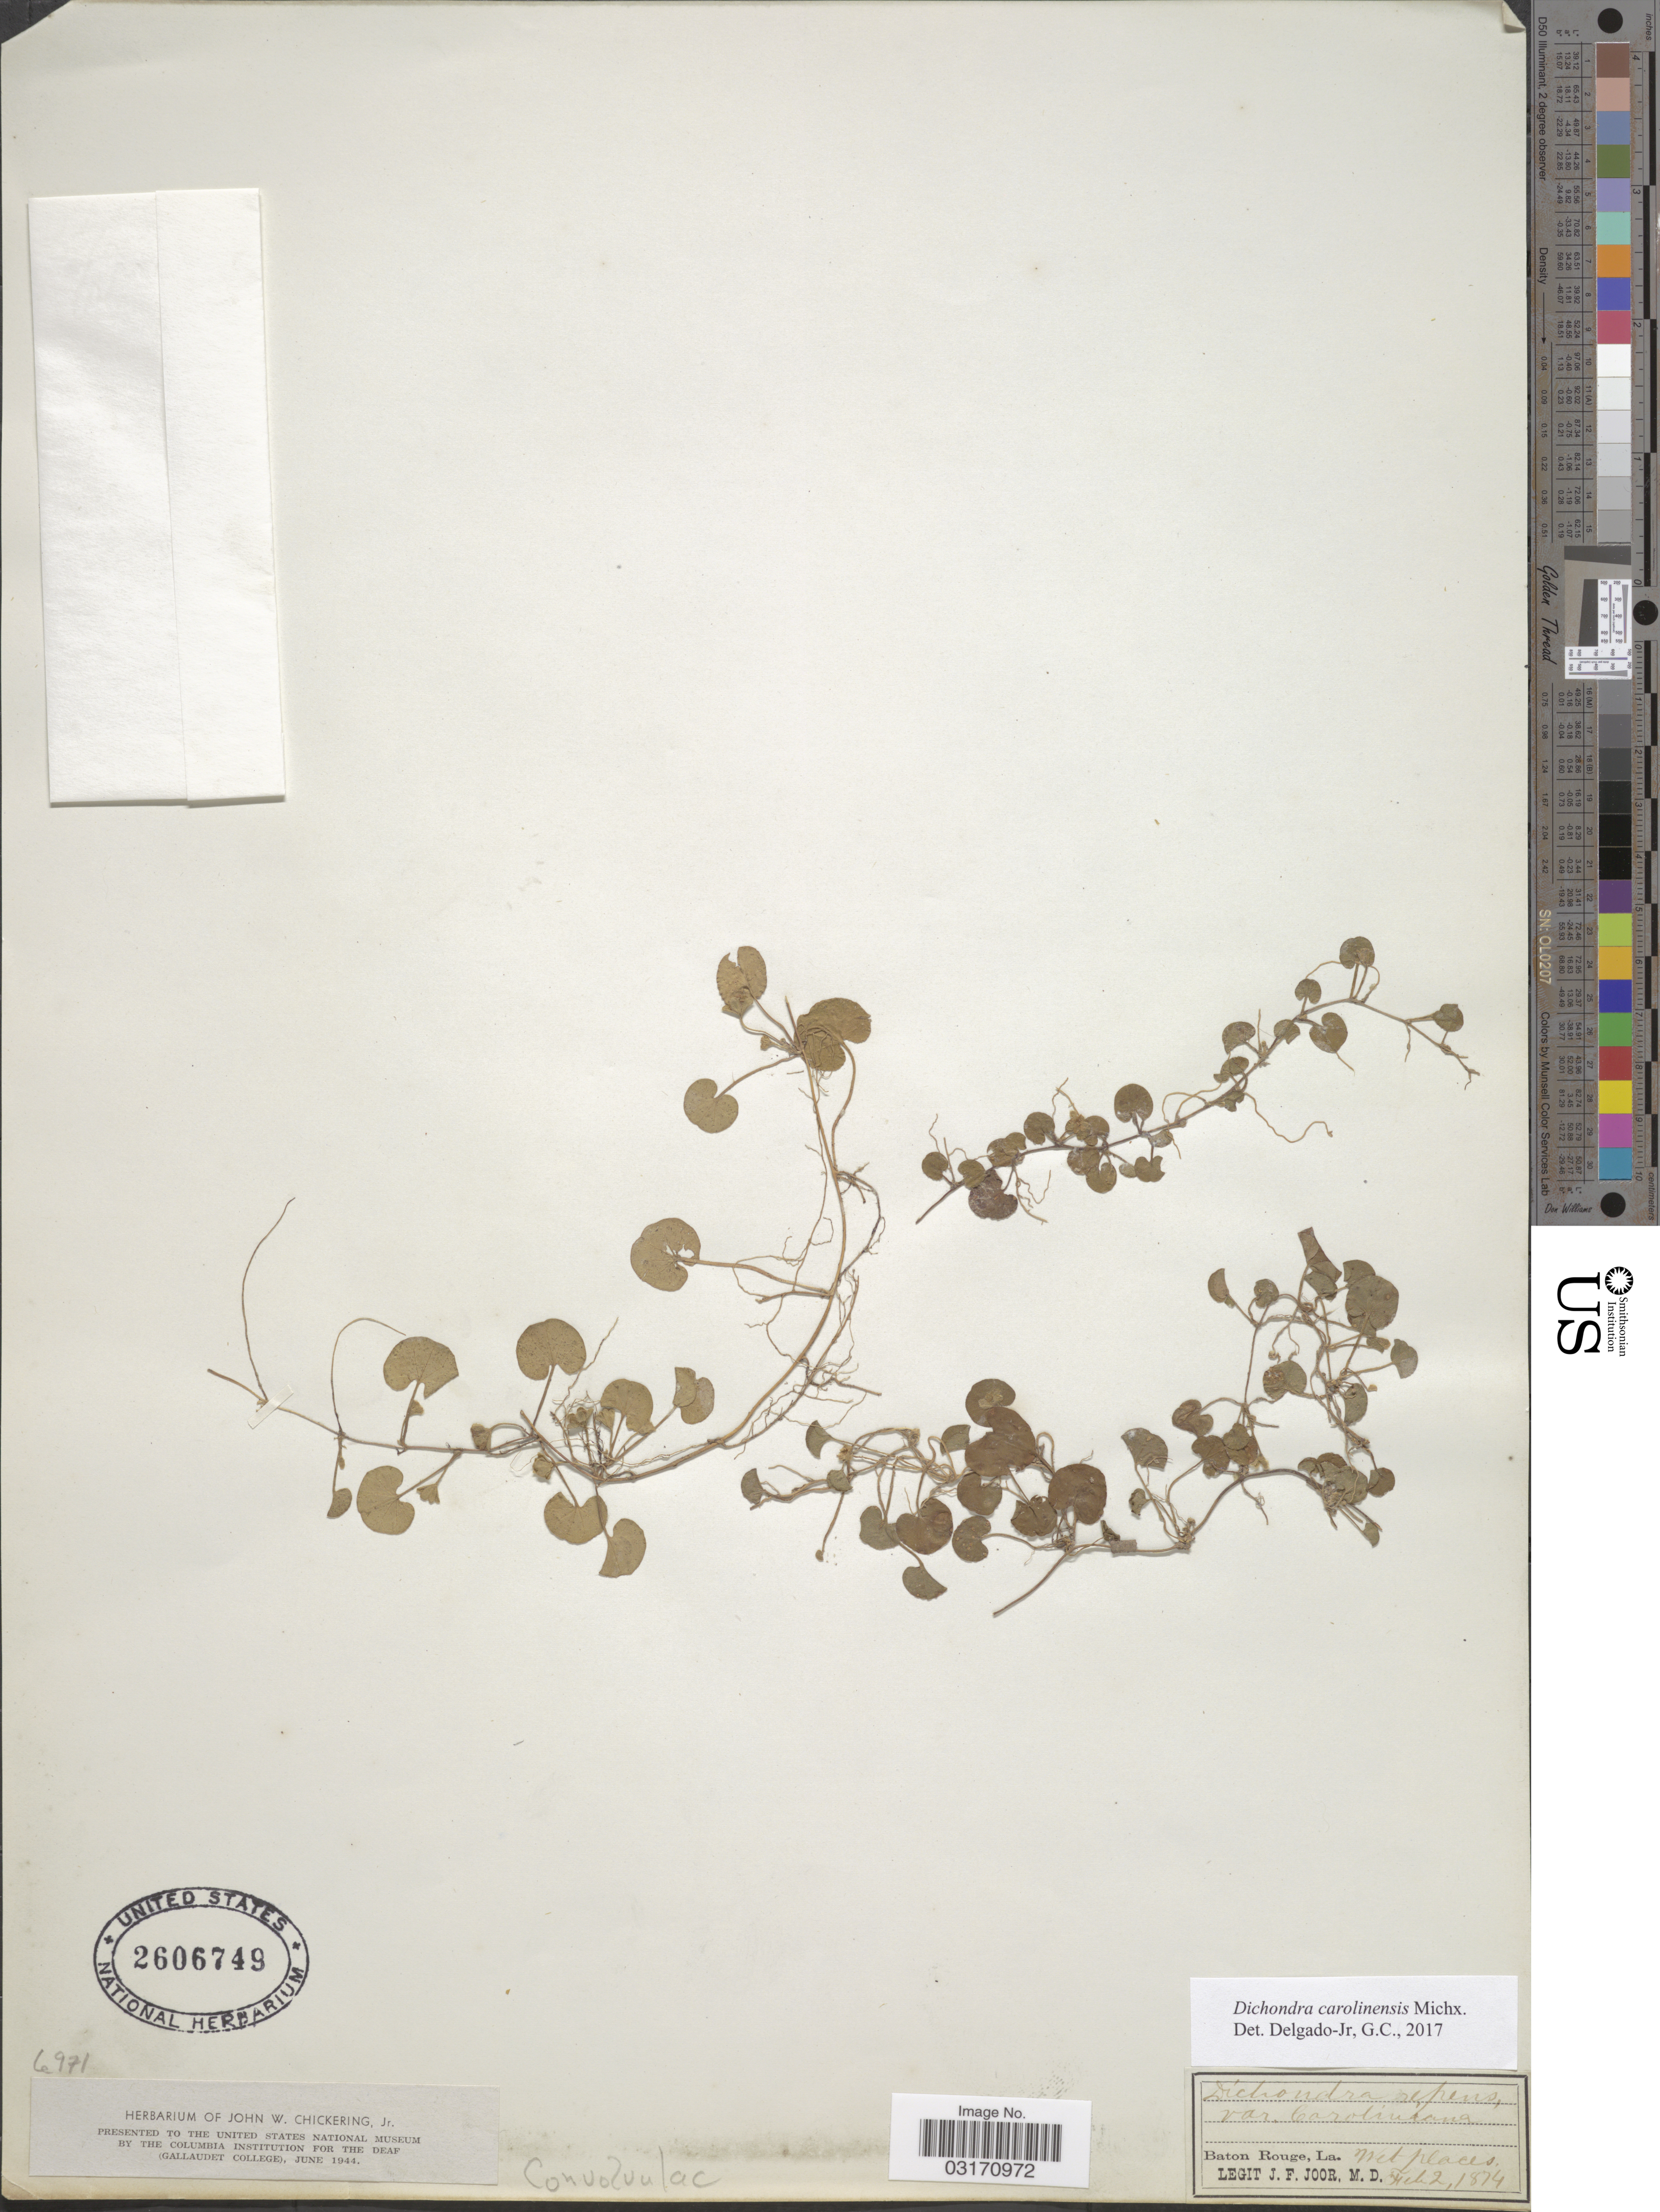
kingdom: Plantae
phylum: Tracheophyta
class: Magnoliopsida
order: Solanales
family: Convolvulaceae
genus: Dichondra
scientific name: Dichondra carolinensis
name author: Michx.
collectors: J. F. Joor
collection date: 1874-02-02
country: United States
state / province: Louisiana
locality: Baton Rouge.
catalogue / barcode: US 2606749